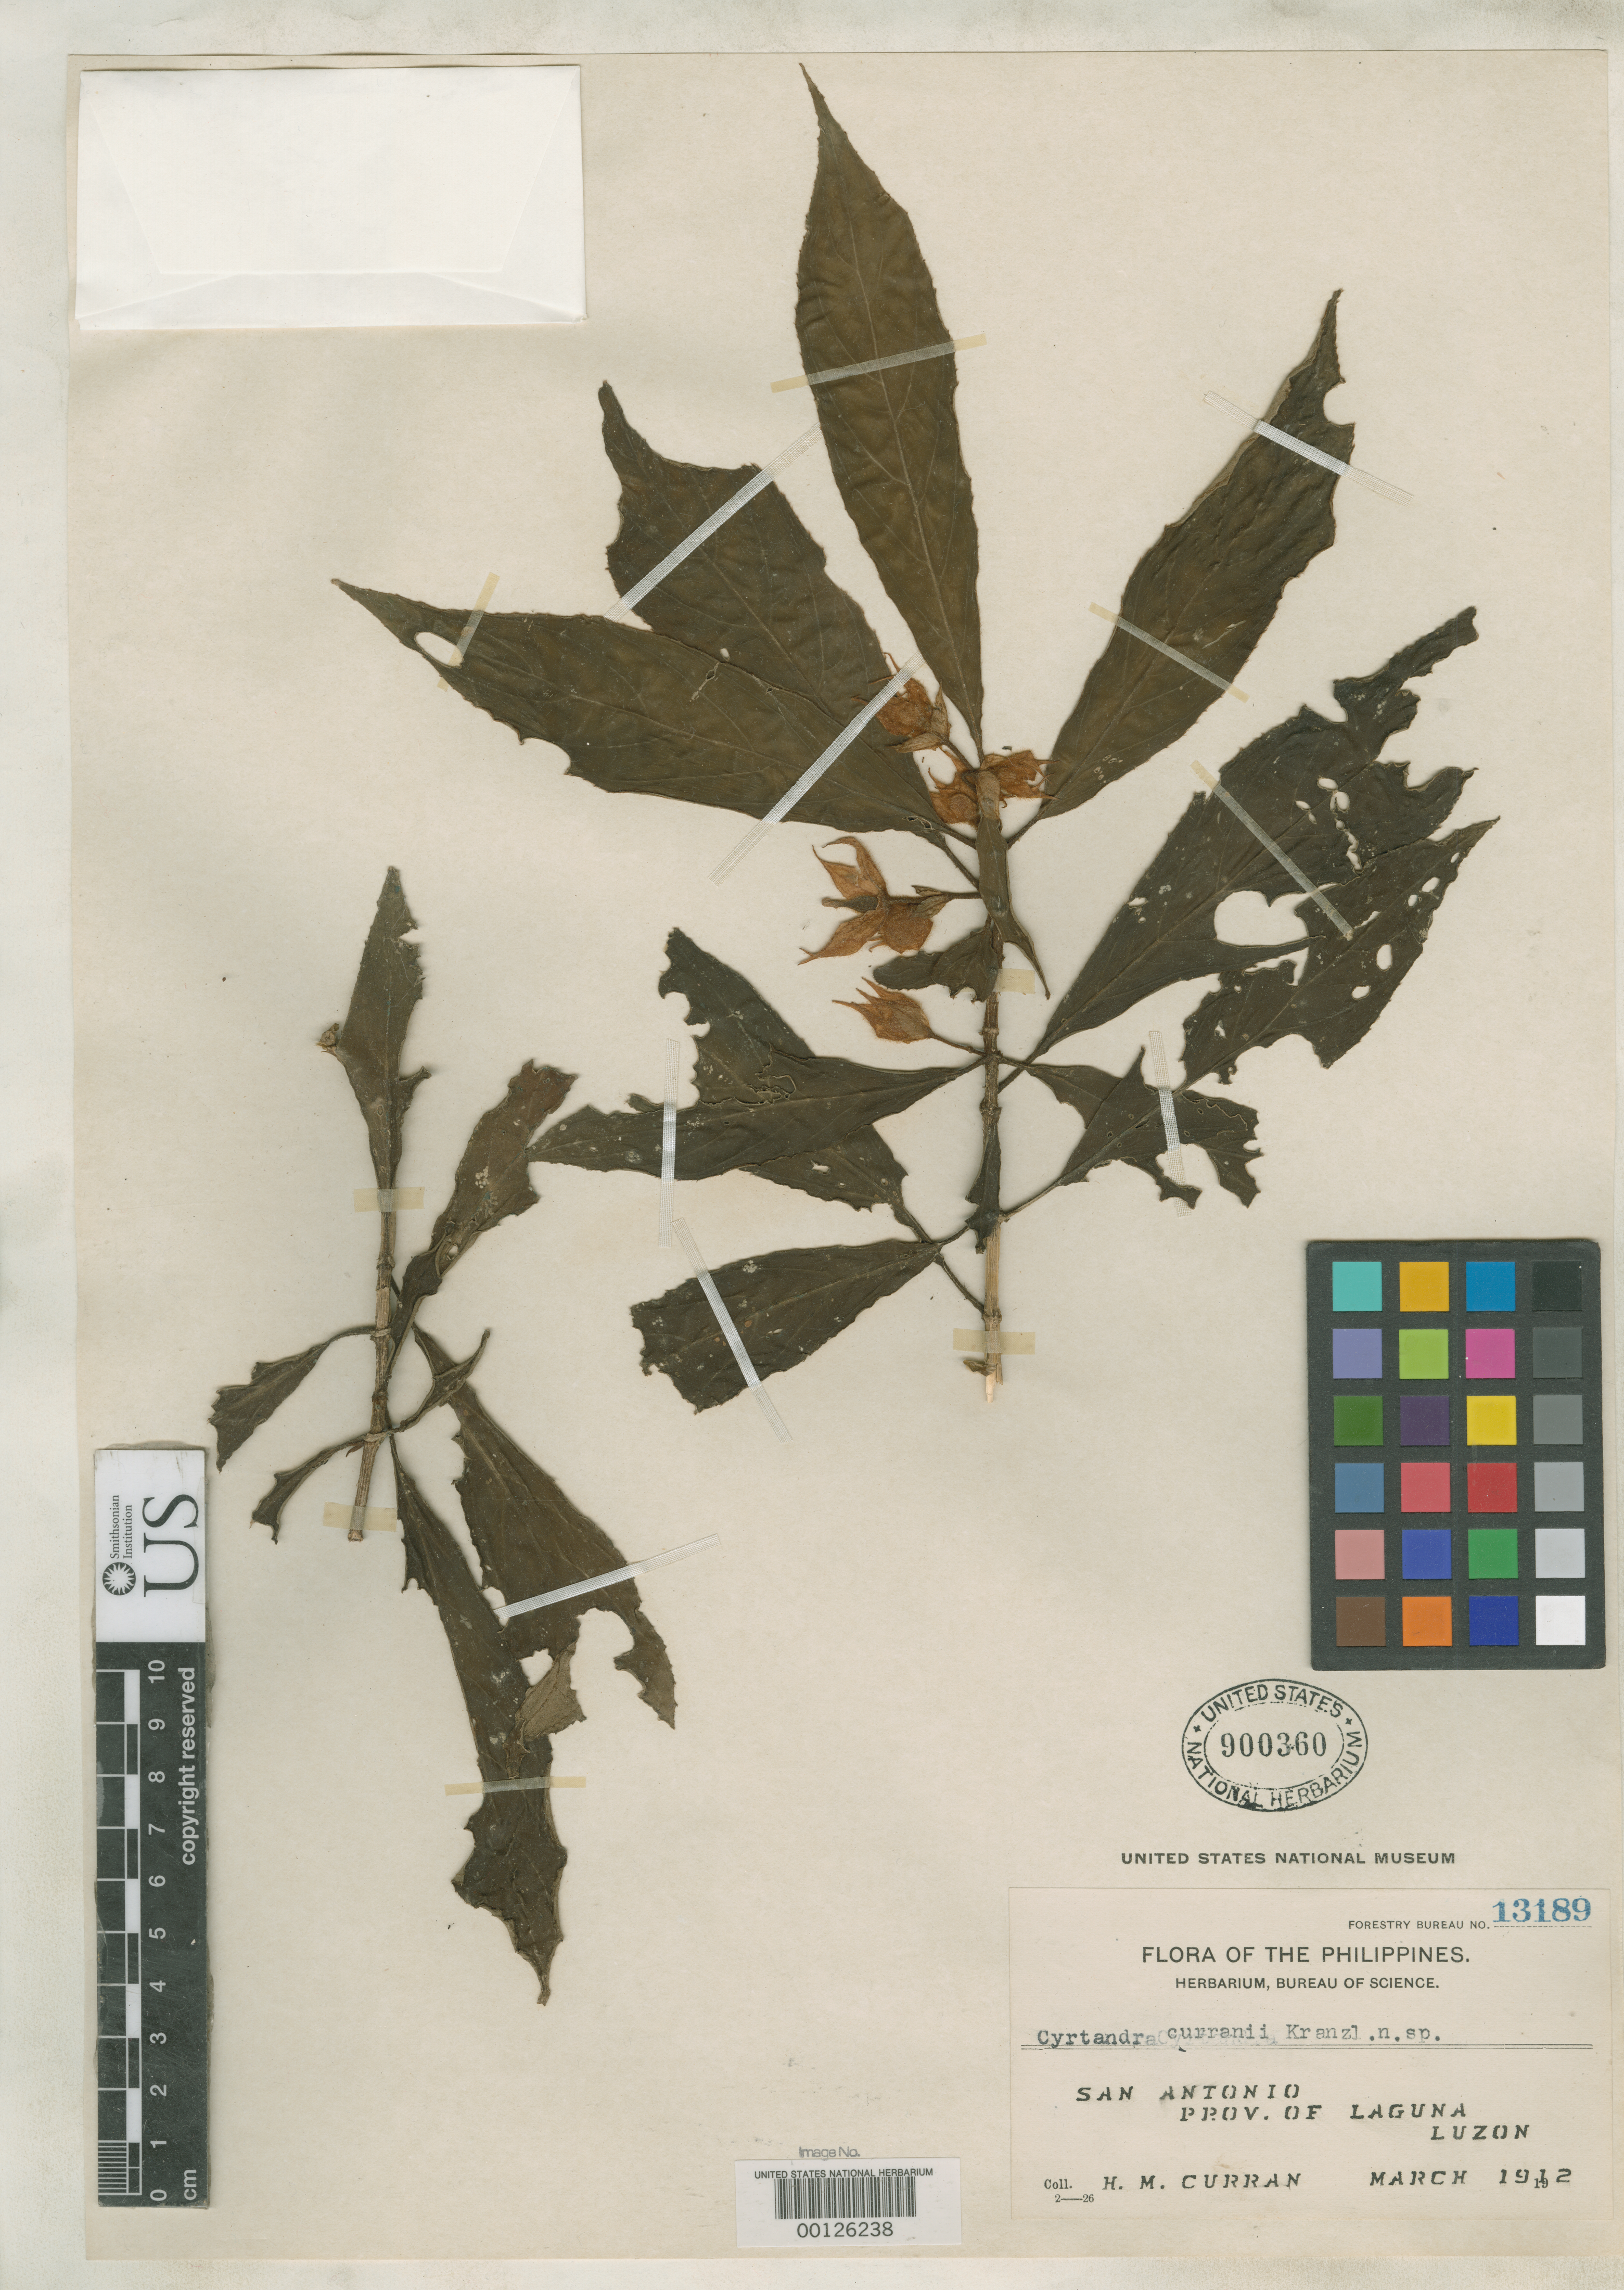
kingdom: Plantae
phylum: Tracheophyta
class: Magnoliopsida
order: Lamiales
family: Gesneriaceae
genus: Cyrtandra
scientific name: Cyrtandra curranii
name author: Kraenzl.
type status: Isolectotype; Type Collection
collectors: H. M. Curran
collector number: Bur. Sci. 13189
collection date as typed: Mar 1912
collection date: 1912-03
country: Philippines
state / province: Calabarzon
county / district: Laguna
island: Luzon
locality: San Antonio.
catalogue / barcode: US 900360